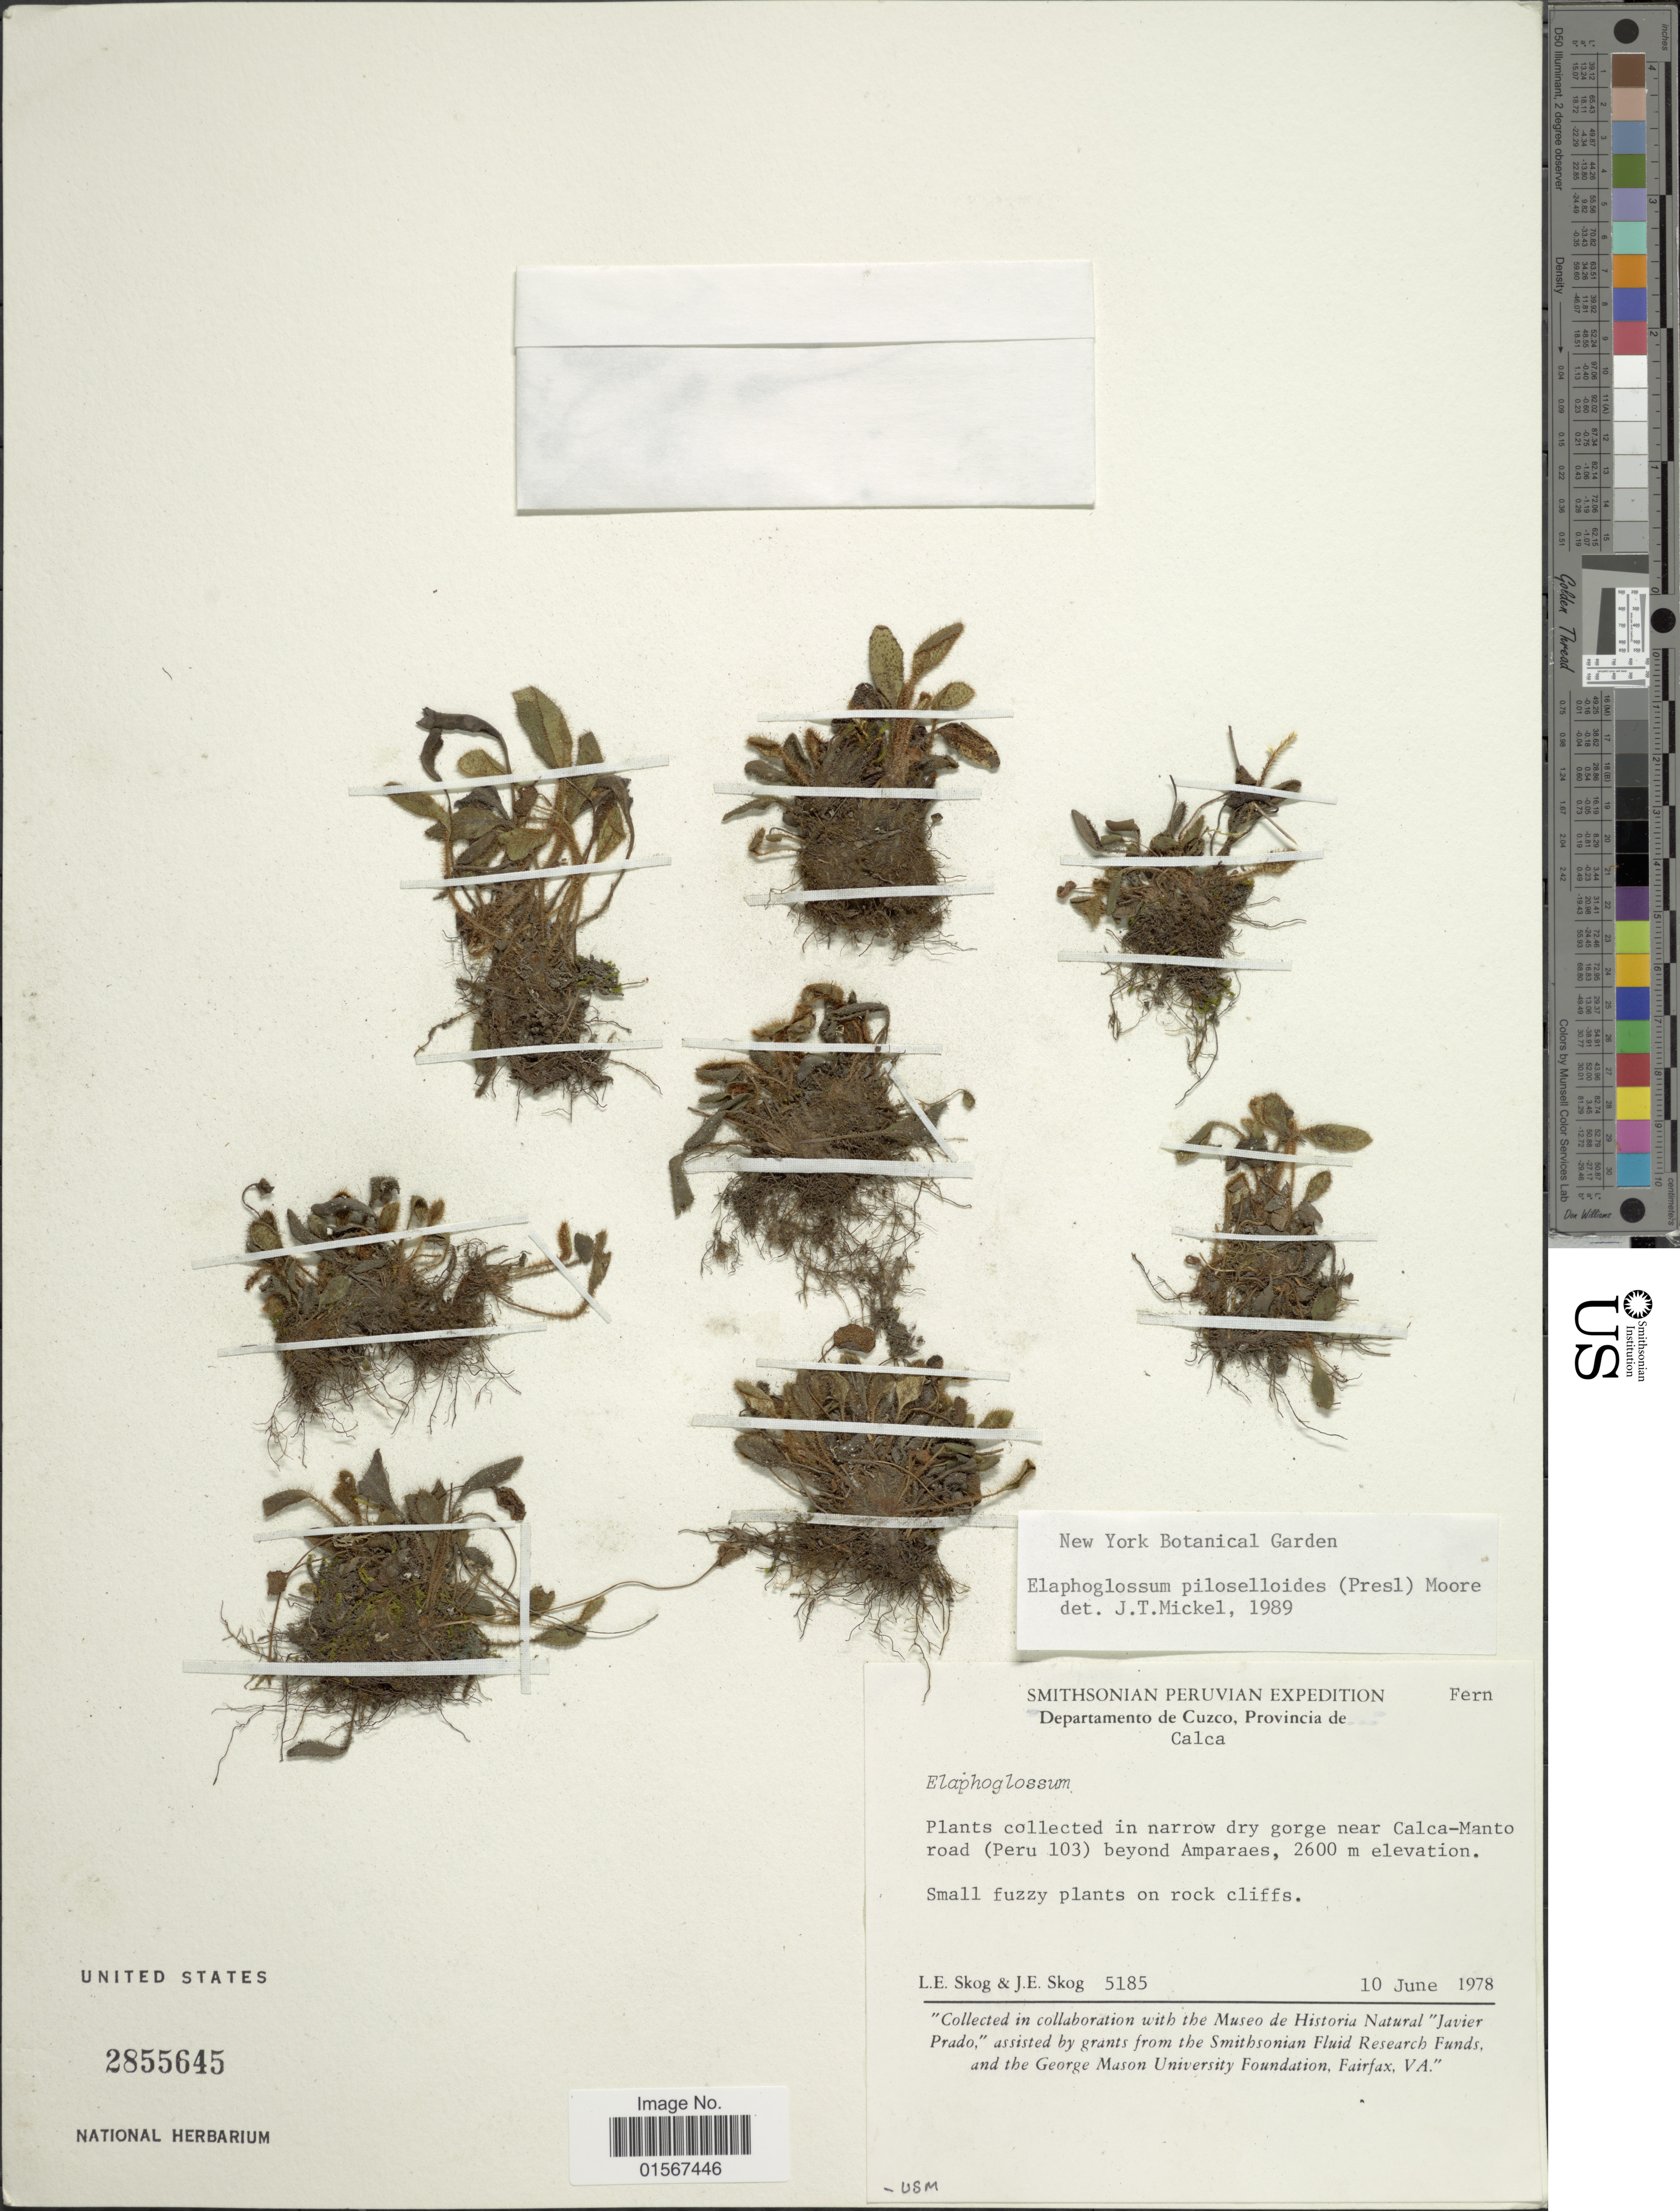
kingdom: Plantae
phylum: Tracheophyta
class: Polypodiopsida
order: Polypodiales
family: Dryopteridaceae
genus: Elaphoglossum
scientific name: Elaphoglossum piloselloides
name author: (C. Presl) T. Moore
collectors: L. E. Skog & J. E. Skog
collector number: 5185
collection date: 1978-06-10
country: Peru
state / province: Cusco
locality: Peru, Departamento de Cuzco, Provincia de Calca, near Calca-Manto road (Peru 103). beyond Amparaes.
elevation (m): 2600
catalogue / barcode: US 2855645